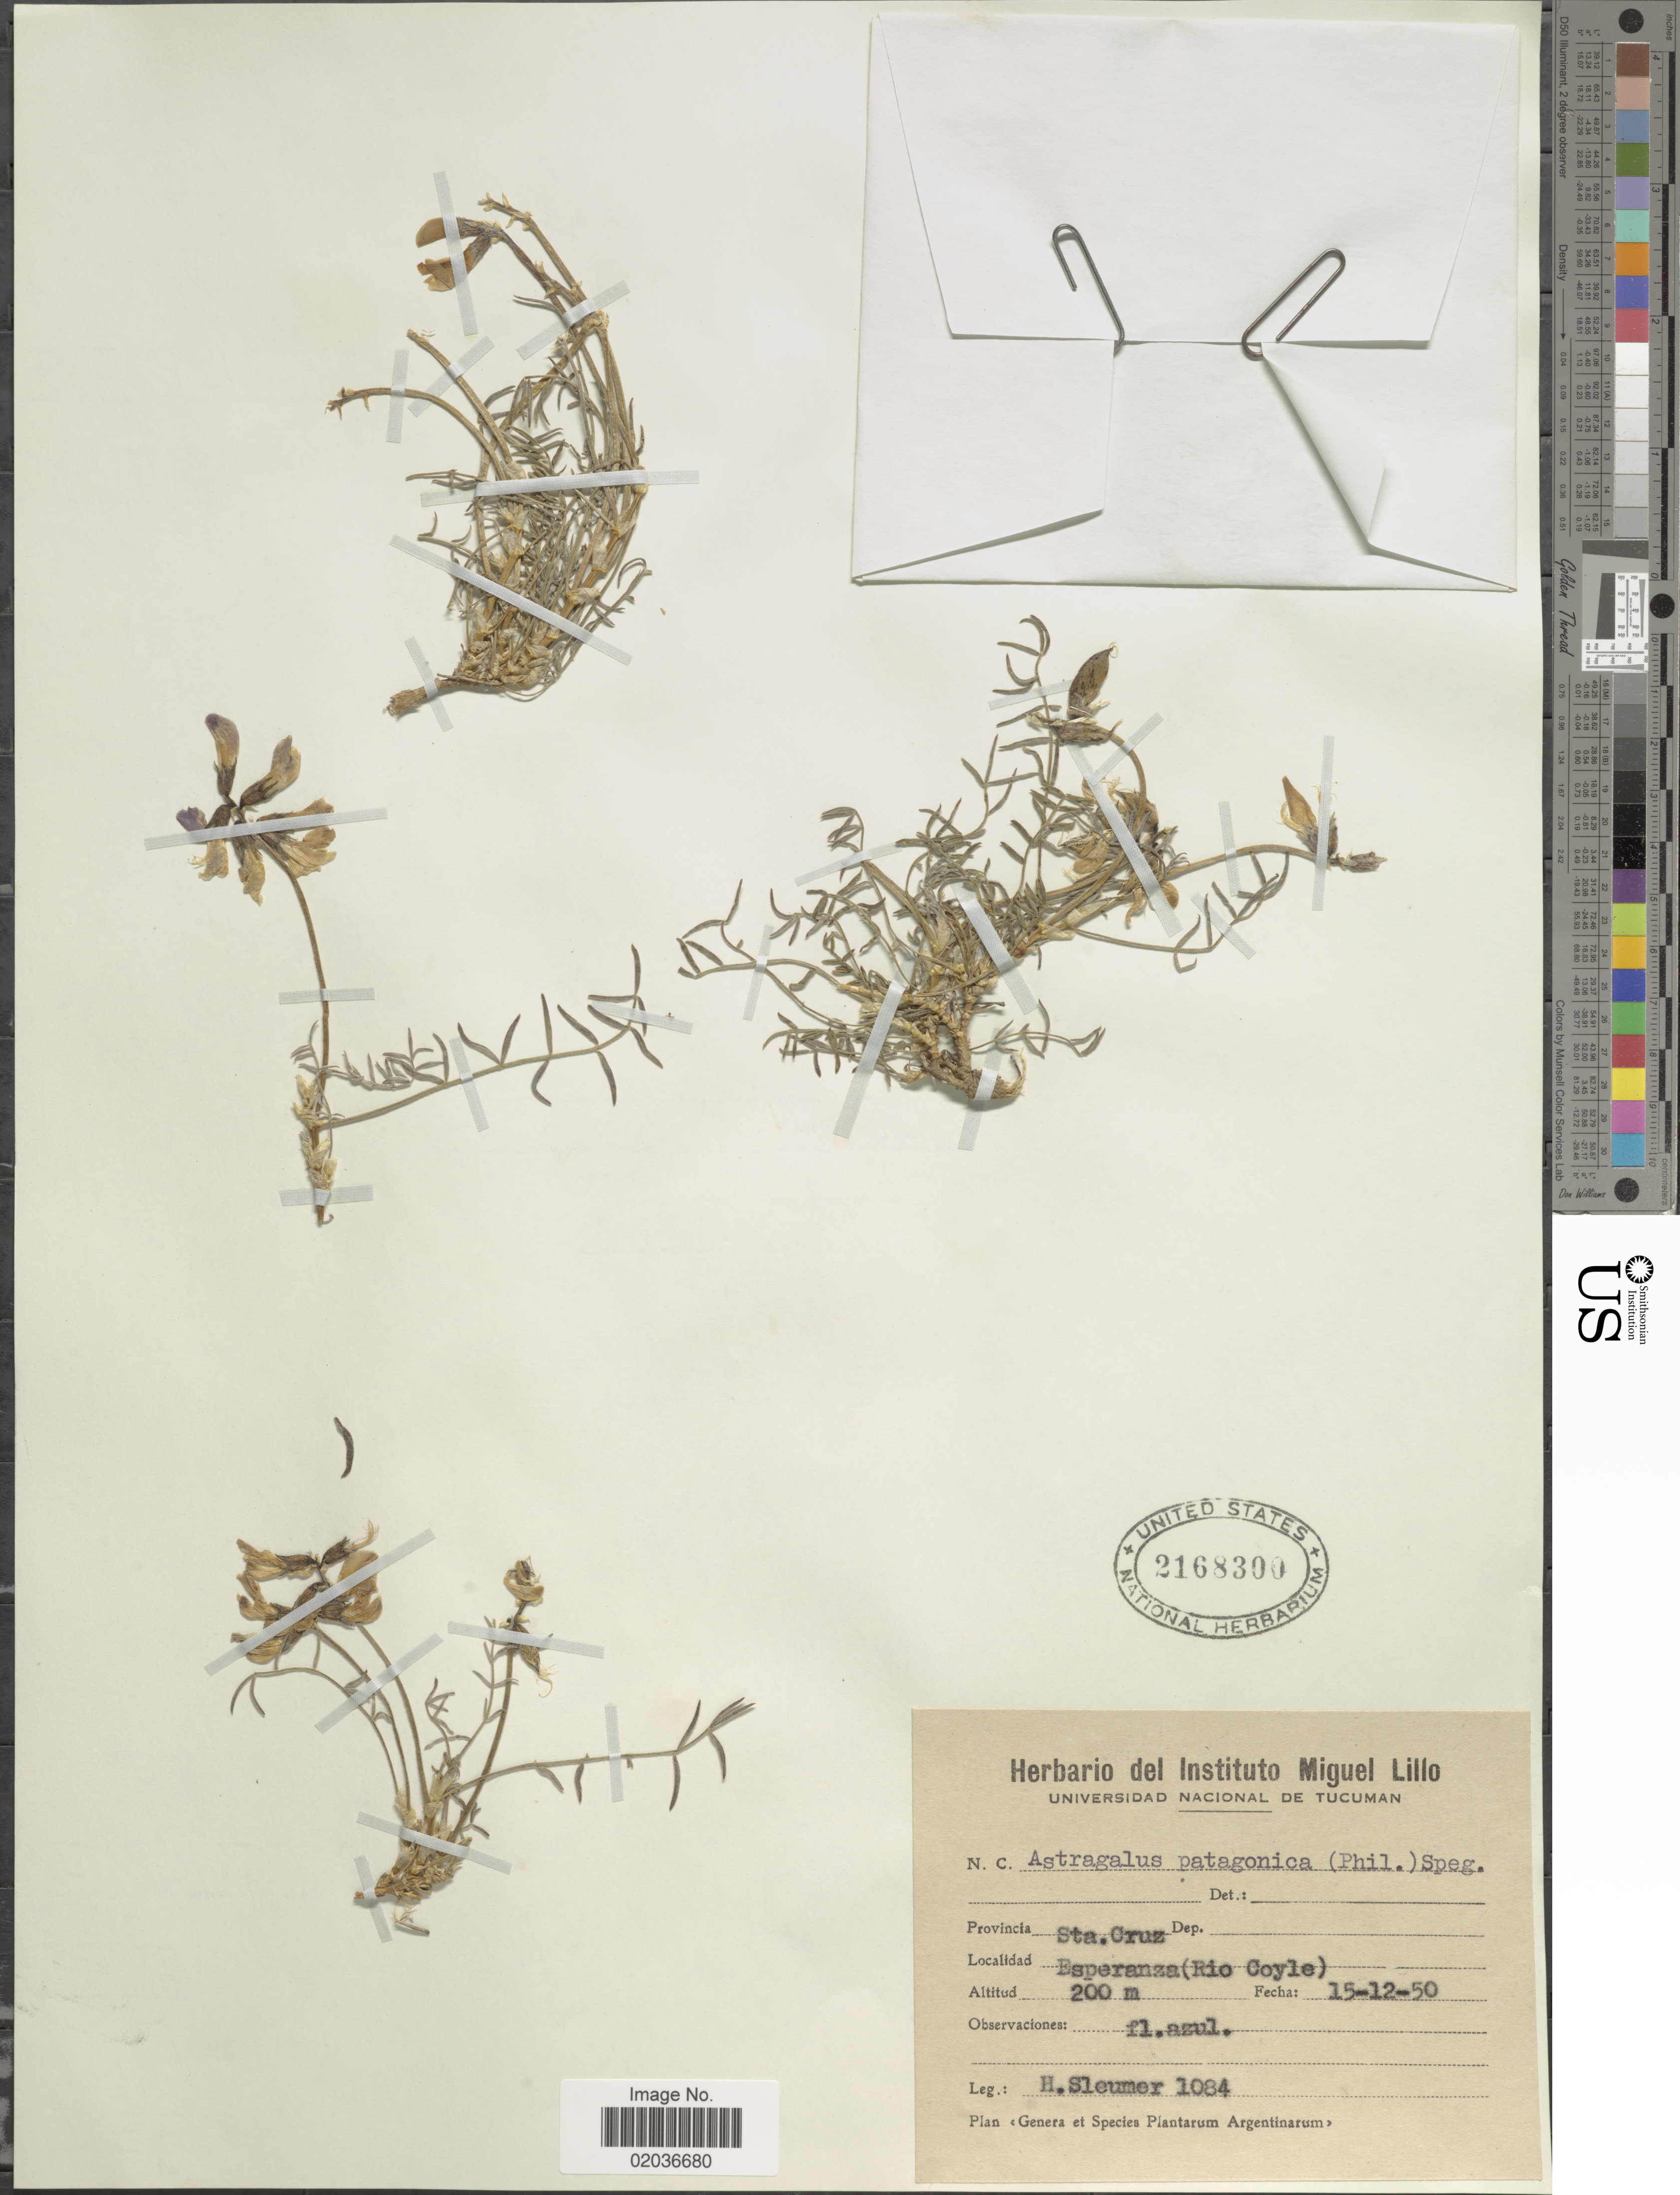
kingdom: Plantae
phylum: Tracheophyta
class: Magnoliopsida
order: Fabales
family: Fabaceae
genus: Astragalus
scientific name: Astragalus patagonicus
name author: (Phil.) Speg.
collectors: H. O. Sleumer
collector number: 1084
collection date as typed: Transcribed d/m/y: 15/12/50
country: Argentina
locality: Provincia Santa Cruz. Esperanza (Rio Coyle)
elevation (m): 200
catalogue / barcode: US 2168300